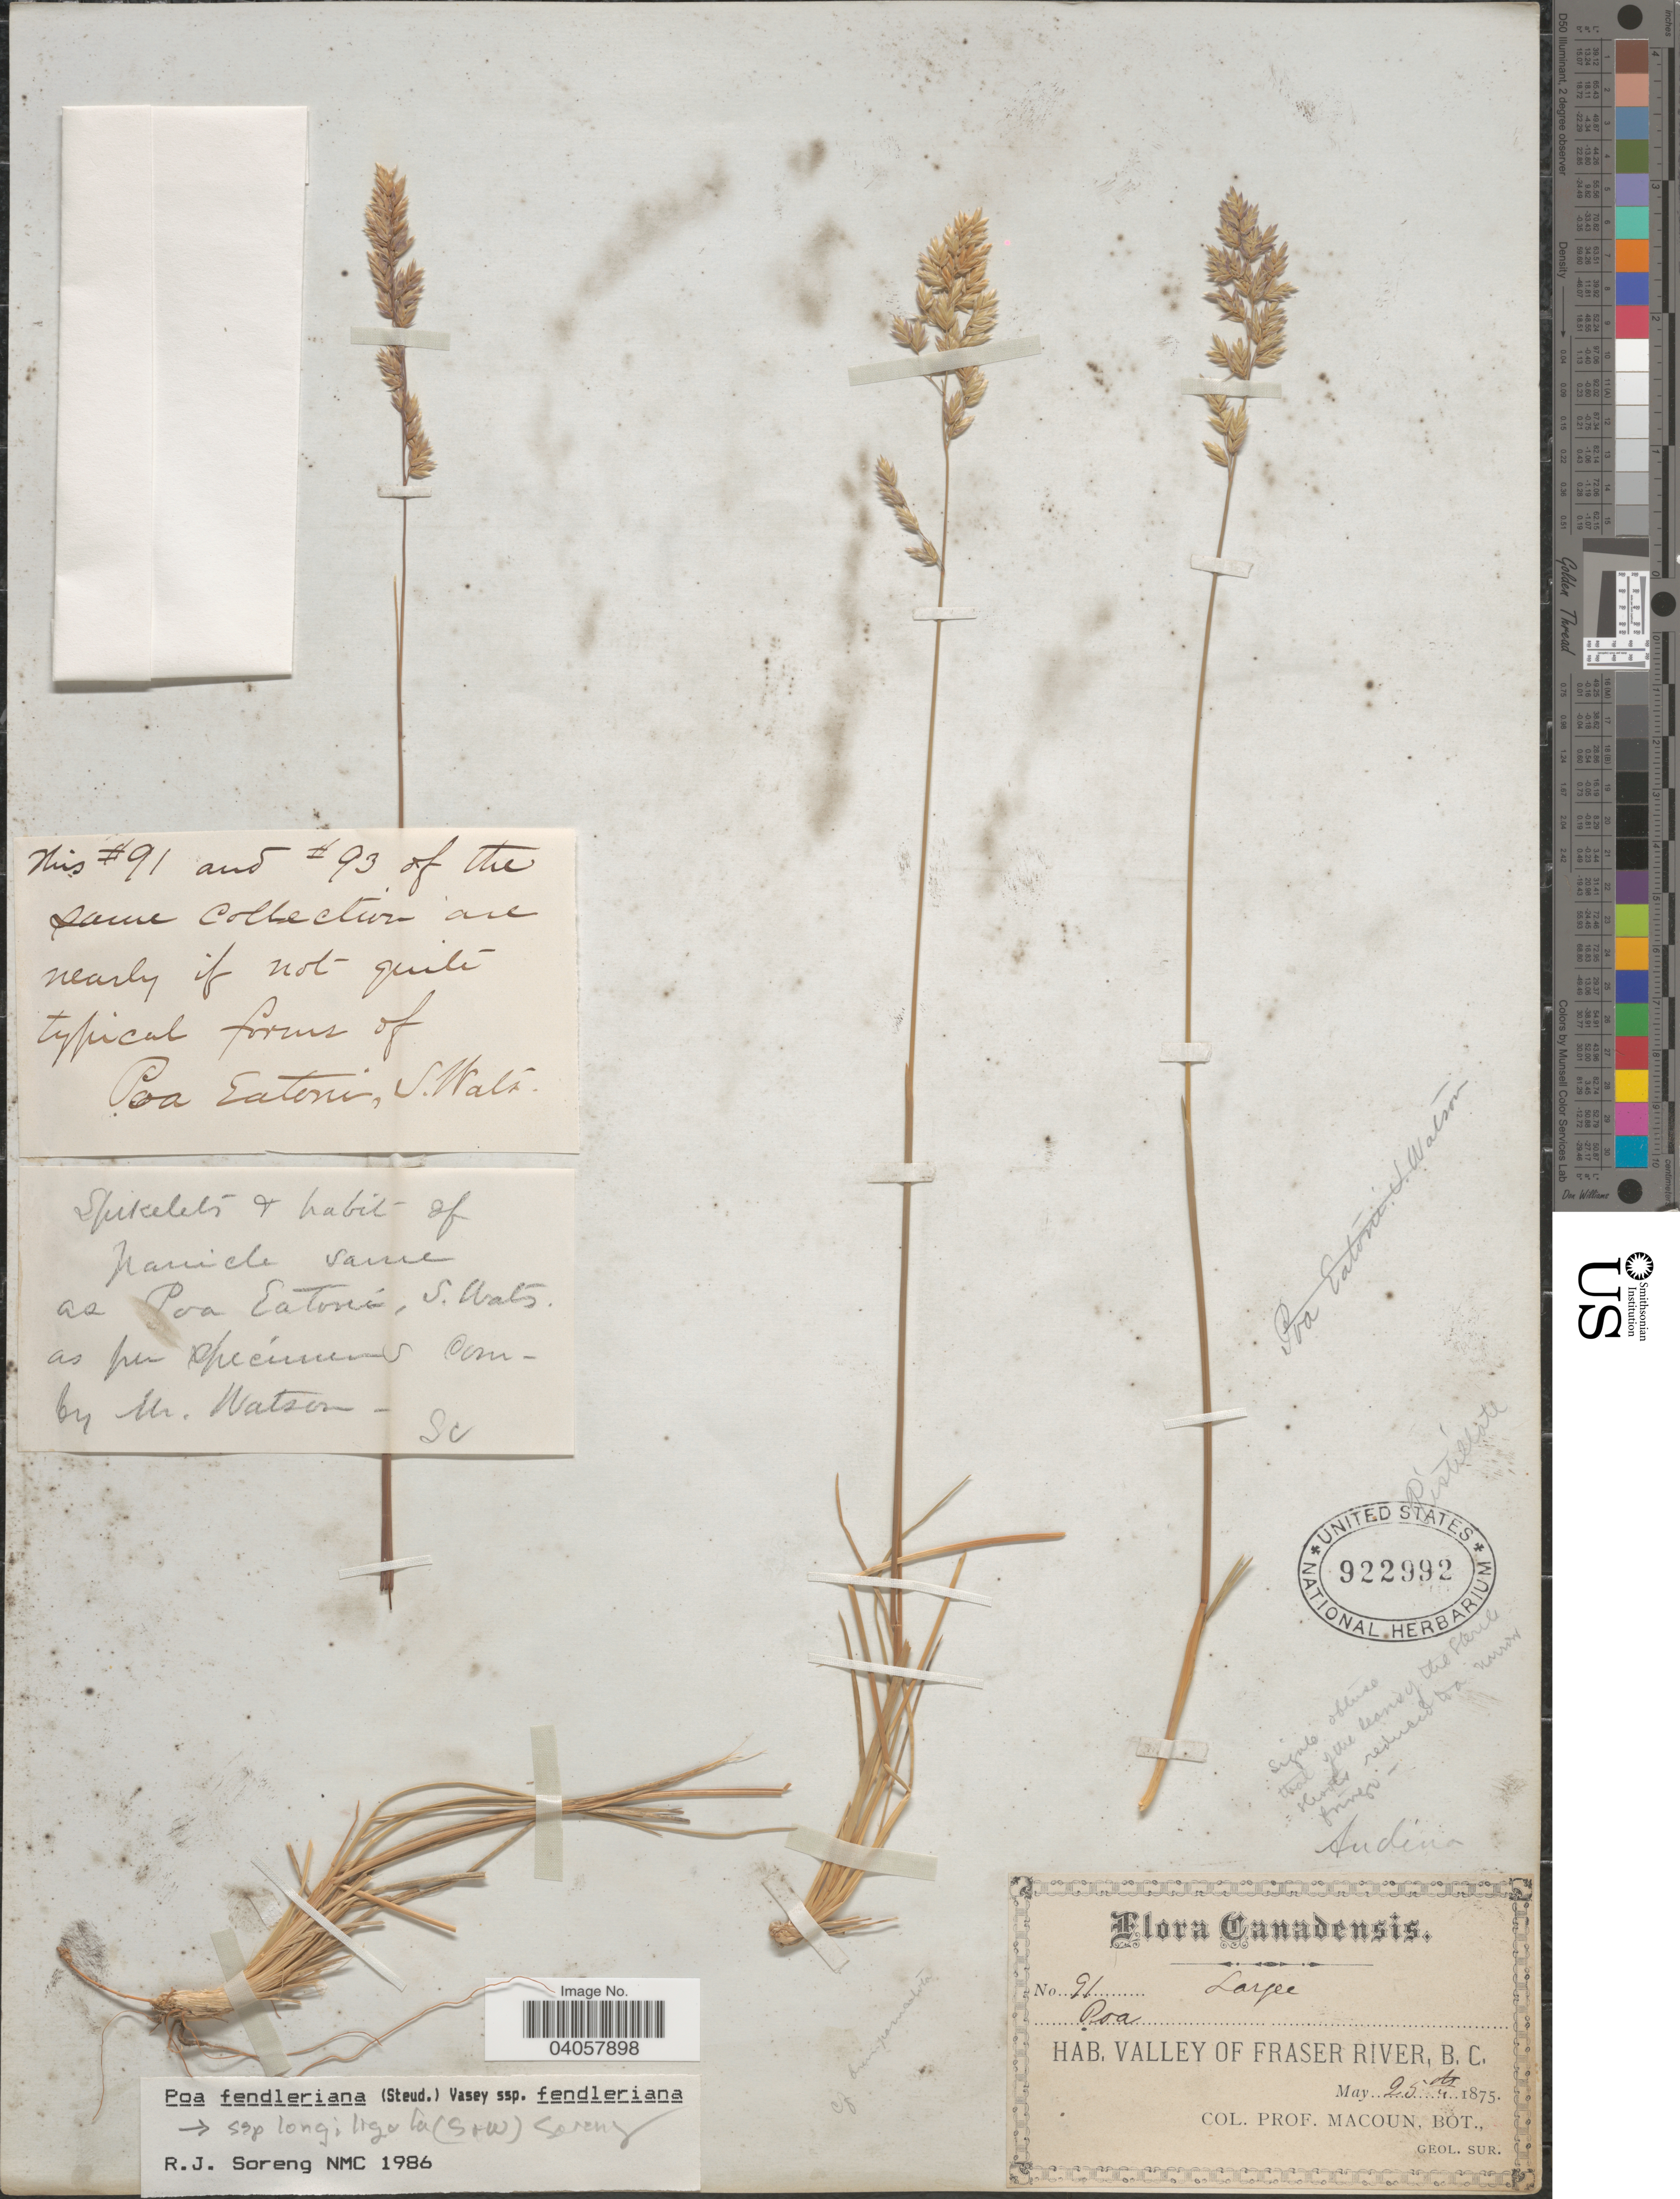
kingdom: Plantae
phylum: Tracheophyta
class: Liliopsida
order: Poales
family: Poaceae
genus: Poa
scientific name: Poa fendleriana subsp. fendleriana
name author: (Steud.) Vasey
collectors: Prof. Macoun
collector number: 91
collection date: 1875-05-25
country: Canada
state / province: British Columbia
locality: Valley of Fraser River.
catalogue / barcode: US 922992